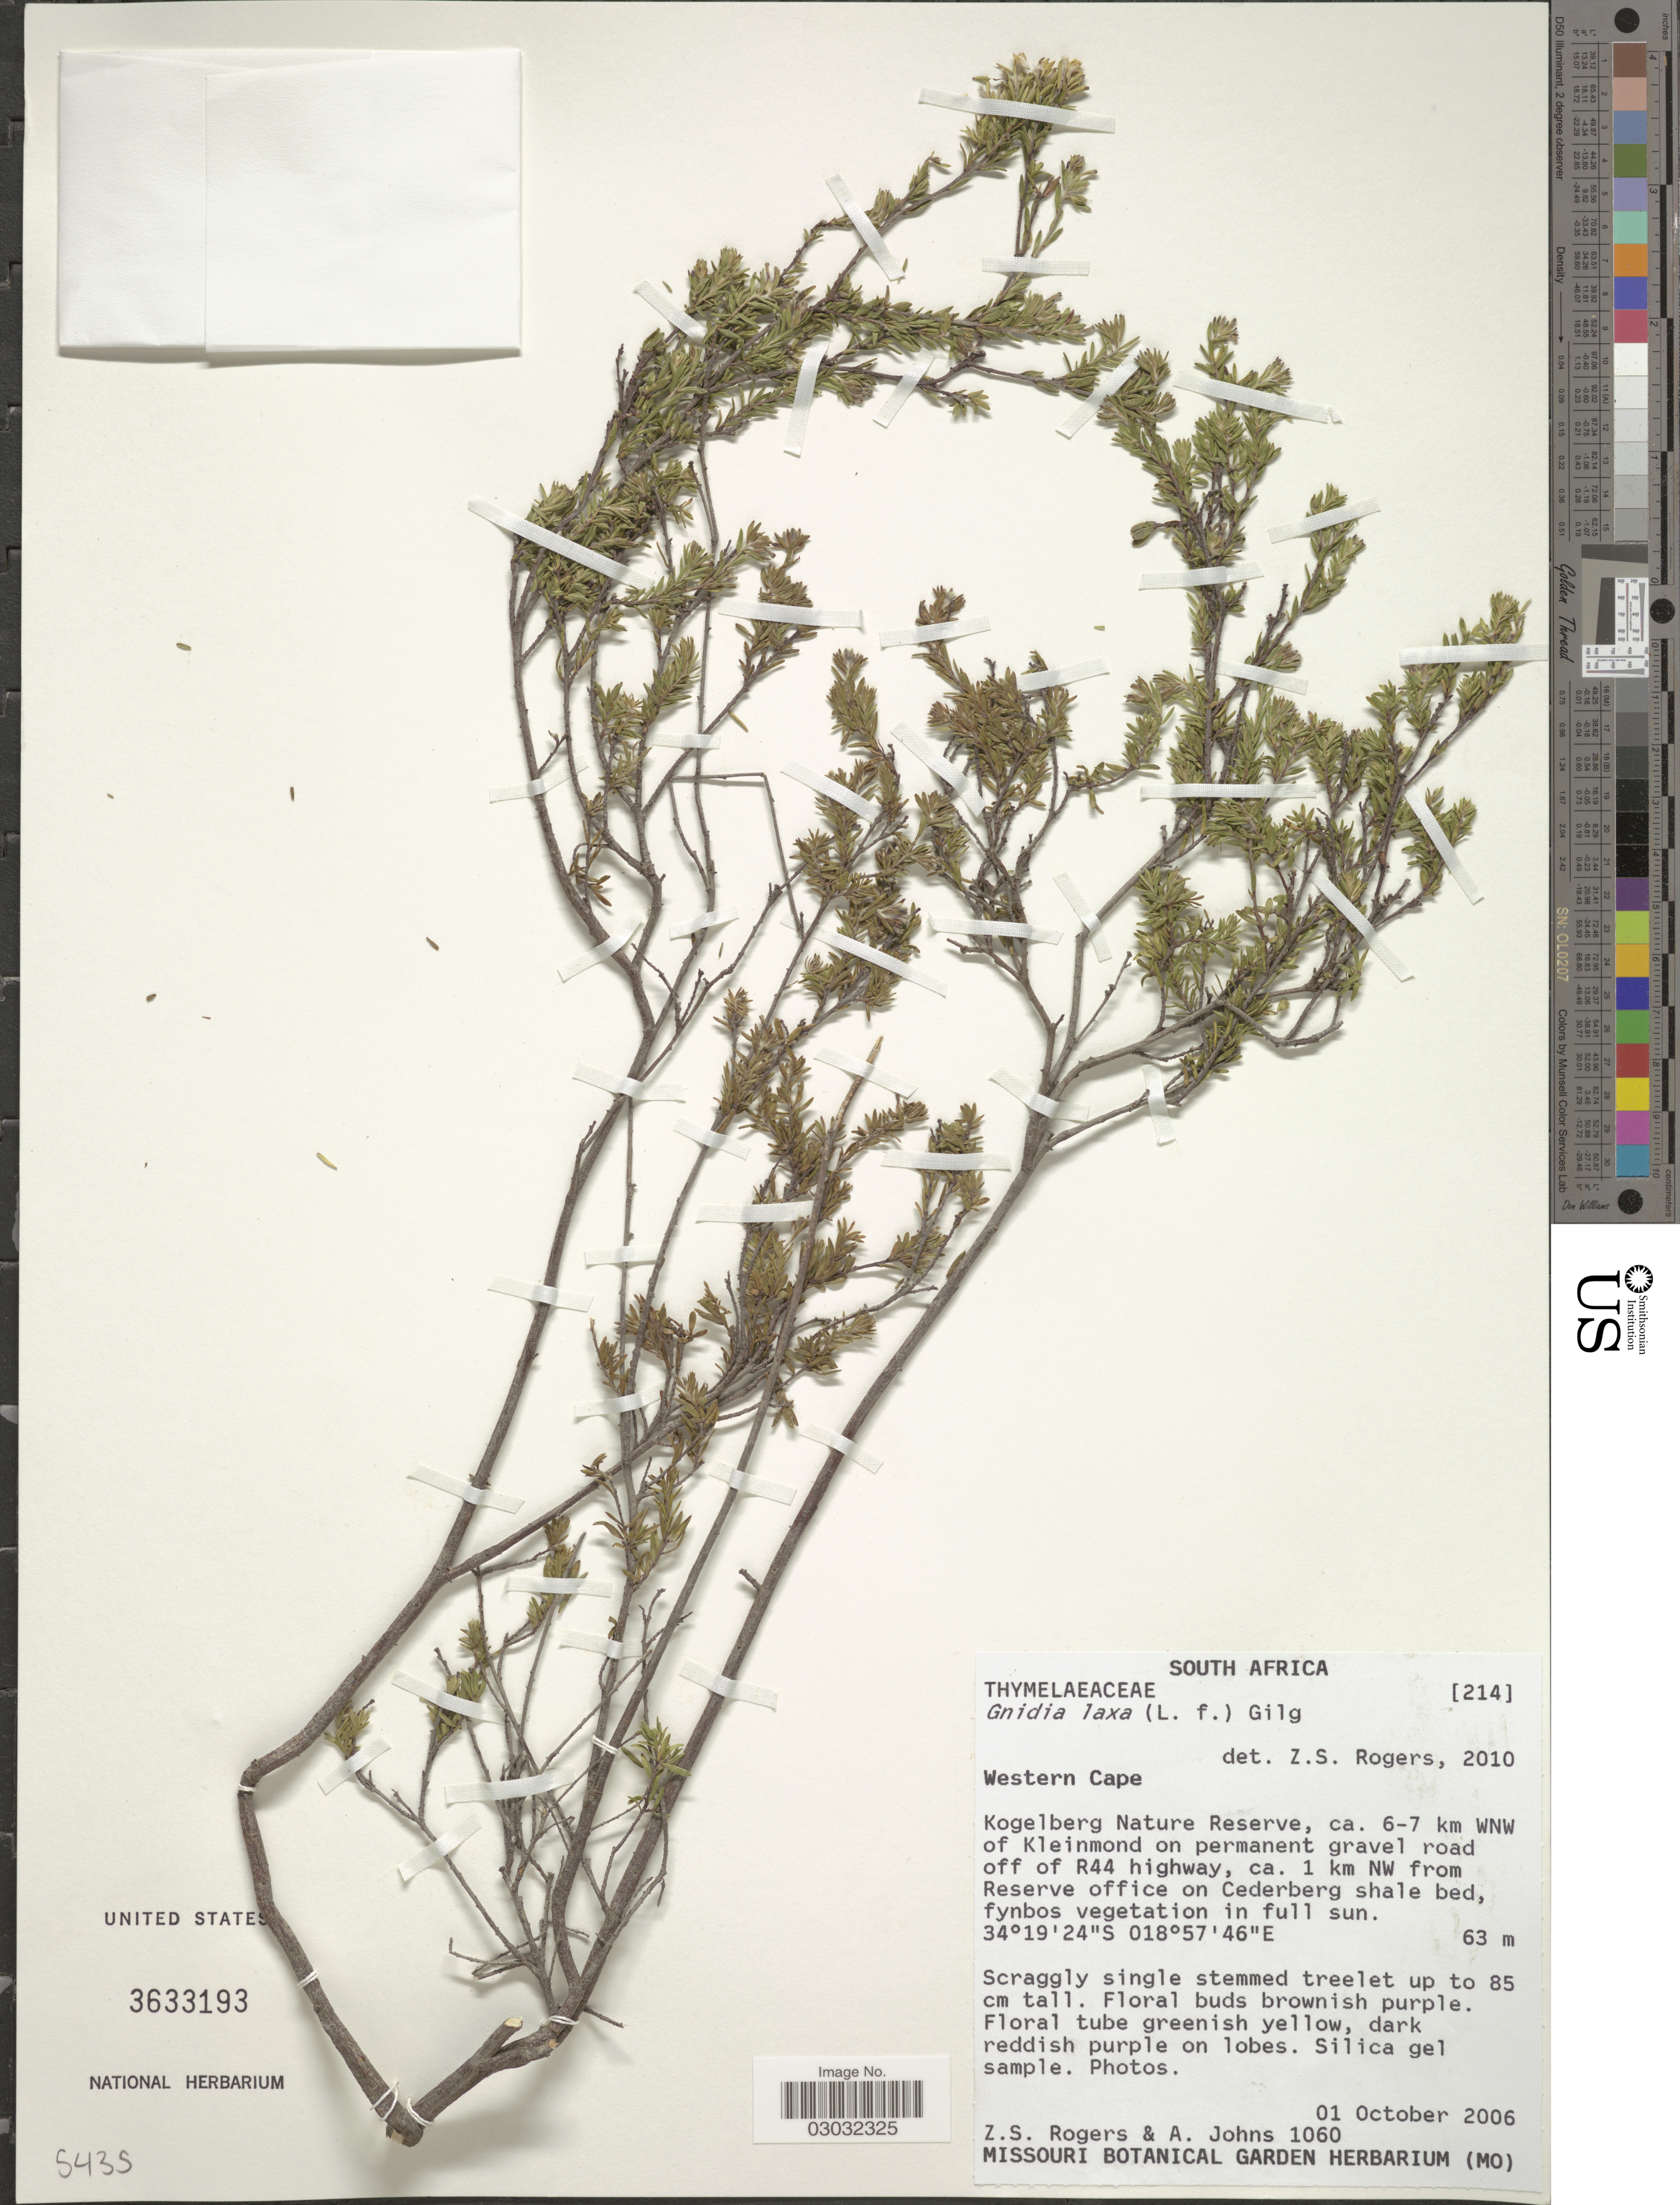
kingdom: Plantae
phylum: Tracheophyta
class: Magnoliopsida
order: Malvales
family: Thymelaeaceae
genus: Gnidia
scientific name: Gnidia laxa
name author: Gilg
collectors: Z. S. Rogers & A. Johns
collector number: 1060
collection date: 2006-10-01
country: South Africa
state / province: Western Cape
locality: Kogelberg Nature Reserve, ca. 6-7 km WNW of Kleinmond on permanent gravel road off of R44 highway, ca. 1 km NW from Reserve office on Cederberg shale bed.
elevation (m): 63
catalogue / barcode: US 3633193